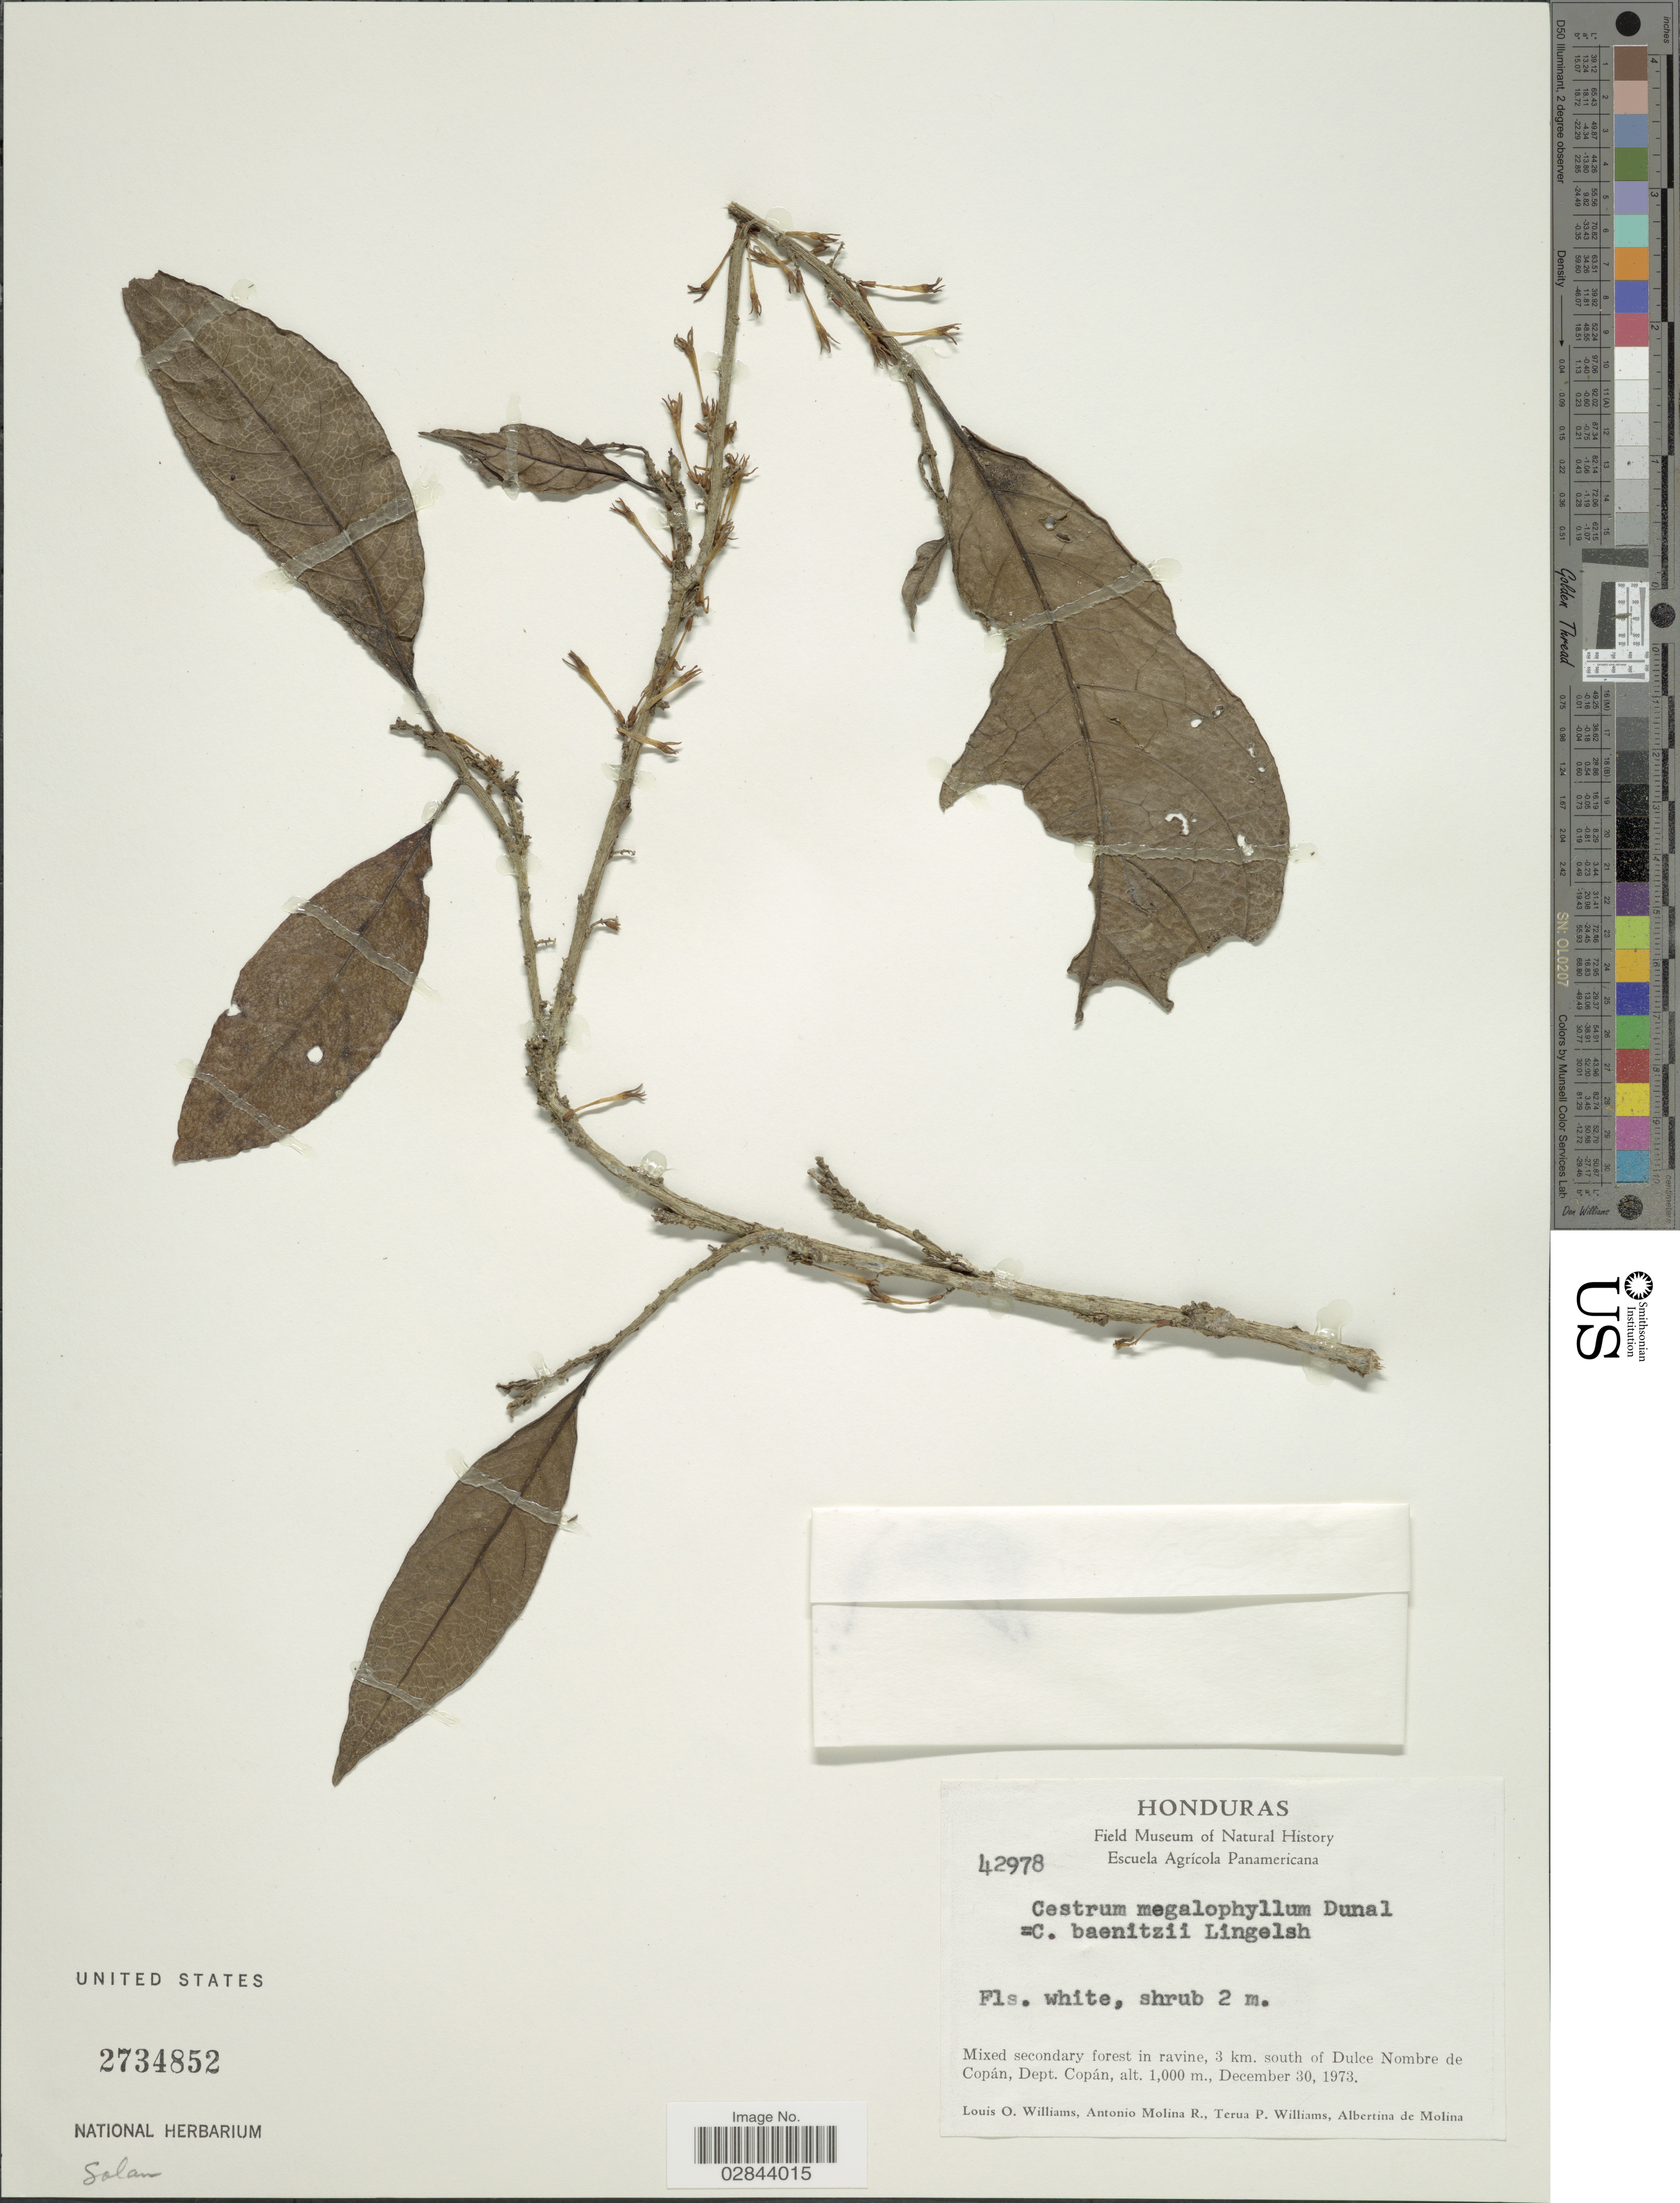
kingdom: Plantae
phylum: Tracheophyta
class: Magnoliopsida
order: Solanales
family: Solanaceae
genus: Cestrum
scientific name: Cestrum schlechtendahlii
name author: G. Don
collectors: L. O. Williams, A. Molina R., T. Williams & A. R. Molina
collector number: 42978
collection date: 1973-12-30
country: Honduras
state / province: Copán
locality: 3 km. south of Dulce Nombre de Copán, Dept. Copán.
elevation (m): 1000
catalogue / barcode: US 2734852